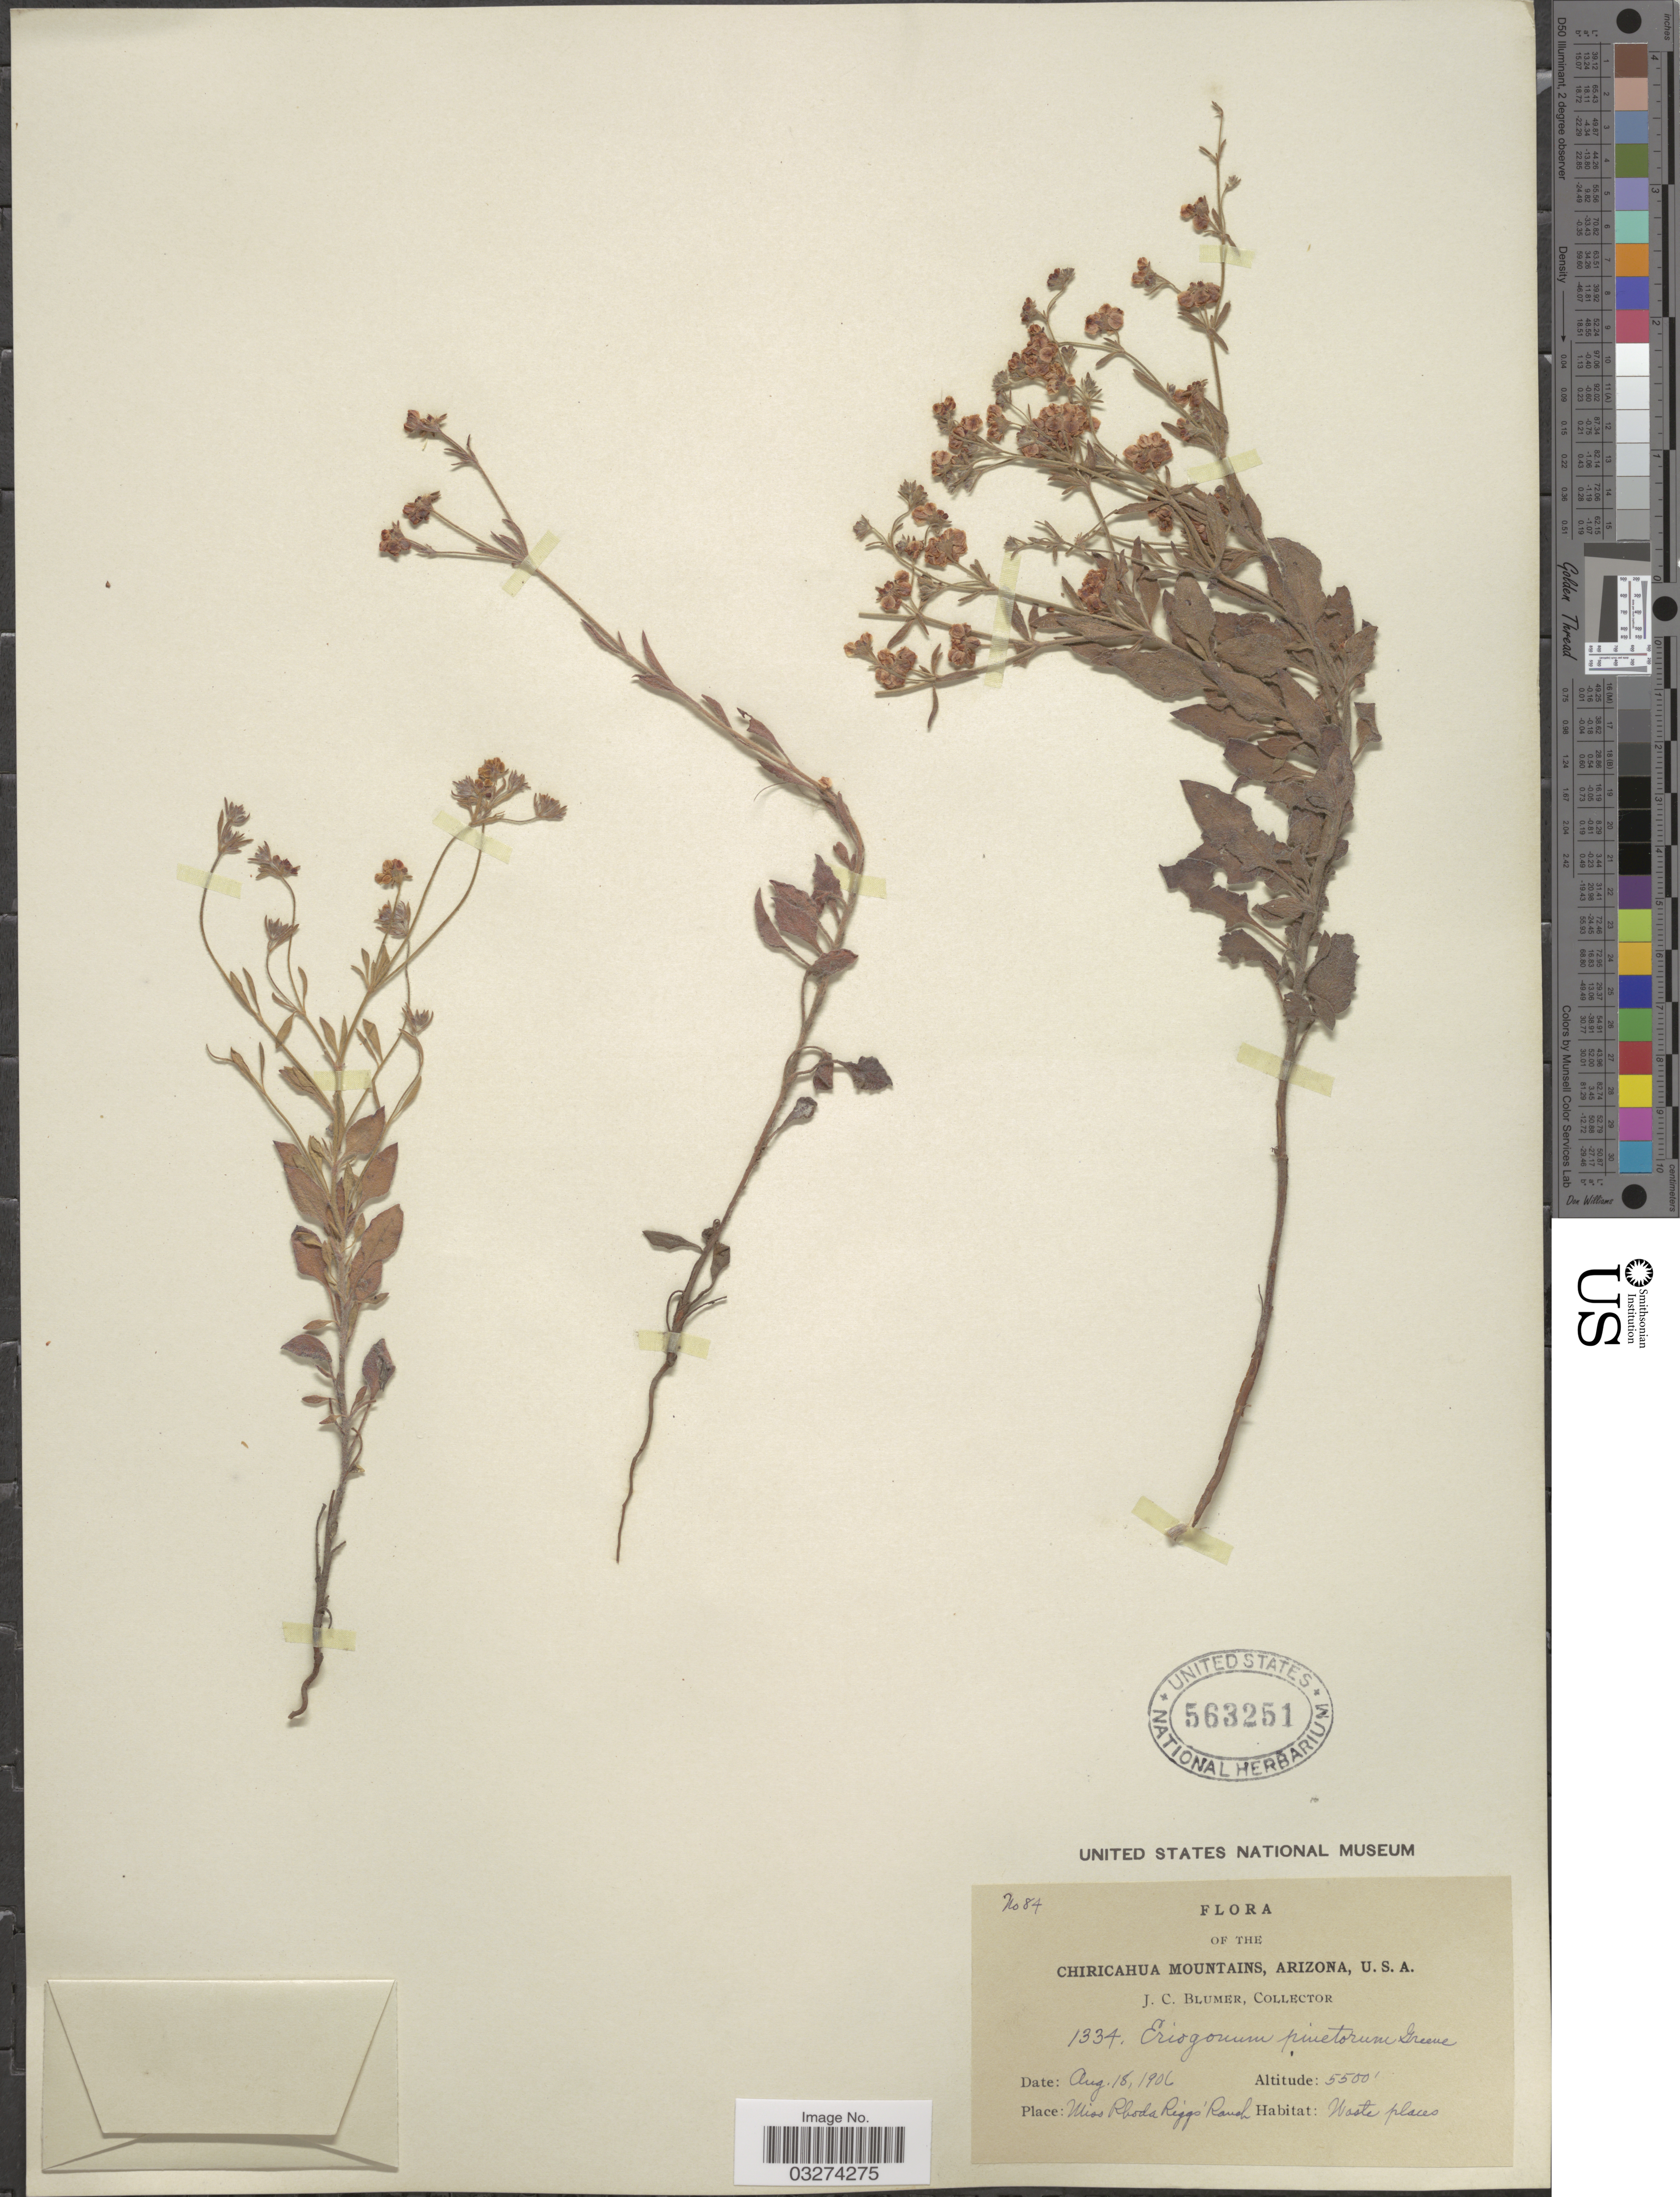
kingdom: Plantae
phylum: Tracheophyta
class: Magnoliopsida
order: Caryophyllales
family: Polygonaceae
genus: Eriogonum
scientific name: Eriogonum abertianum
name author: Torr.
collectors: J. C. Blumer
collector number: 84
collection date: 1906-08-18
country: United States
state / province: Arizona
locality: The Chiricahua Mountains. Miss Rhoda Riggs' Ranch.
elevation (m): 1676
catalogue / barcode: US 563251